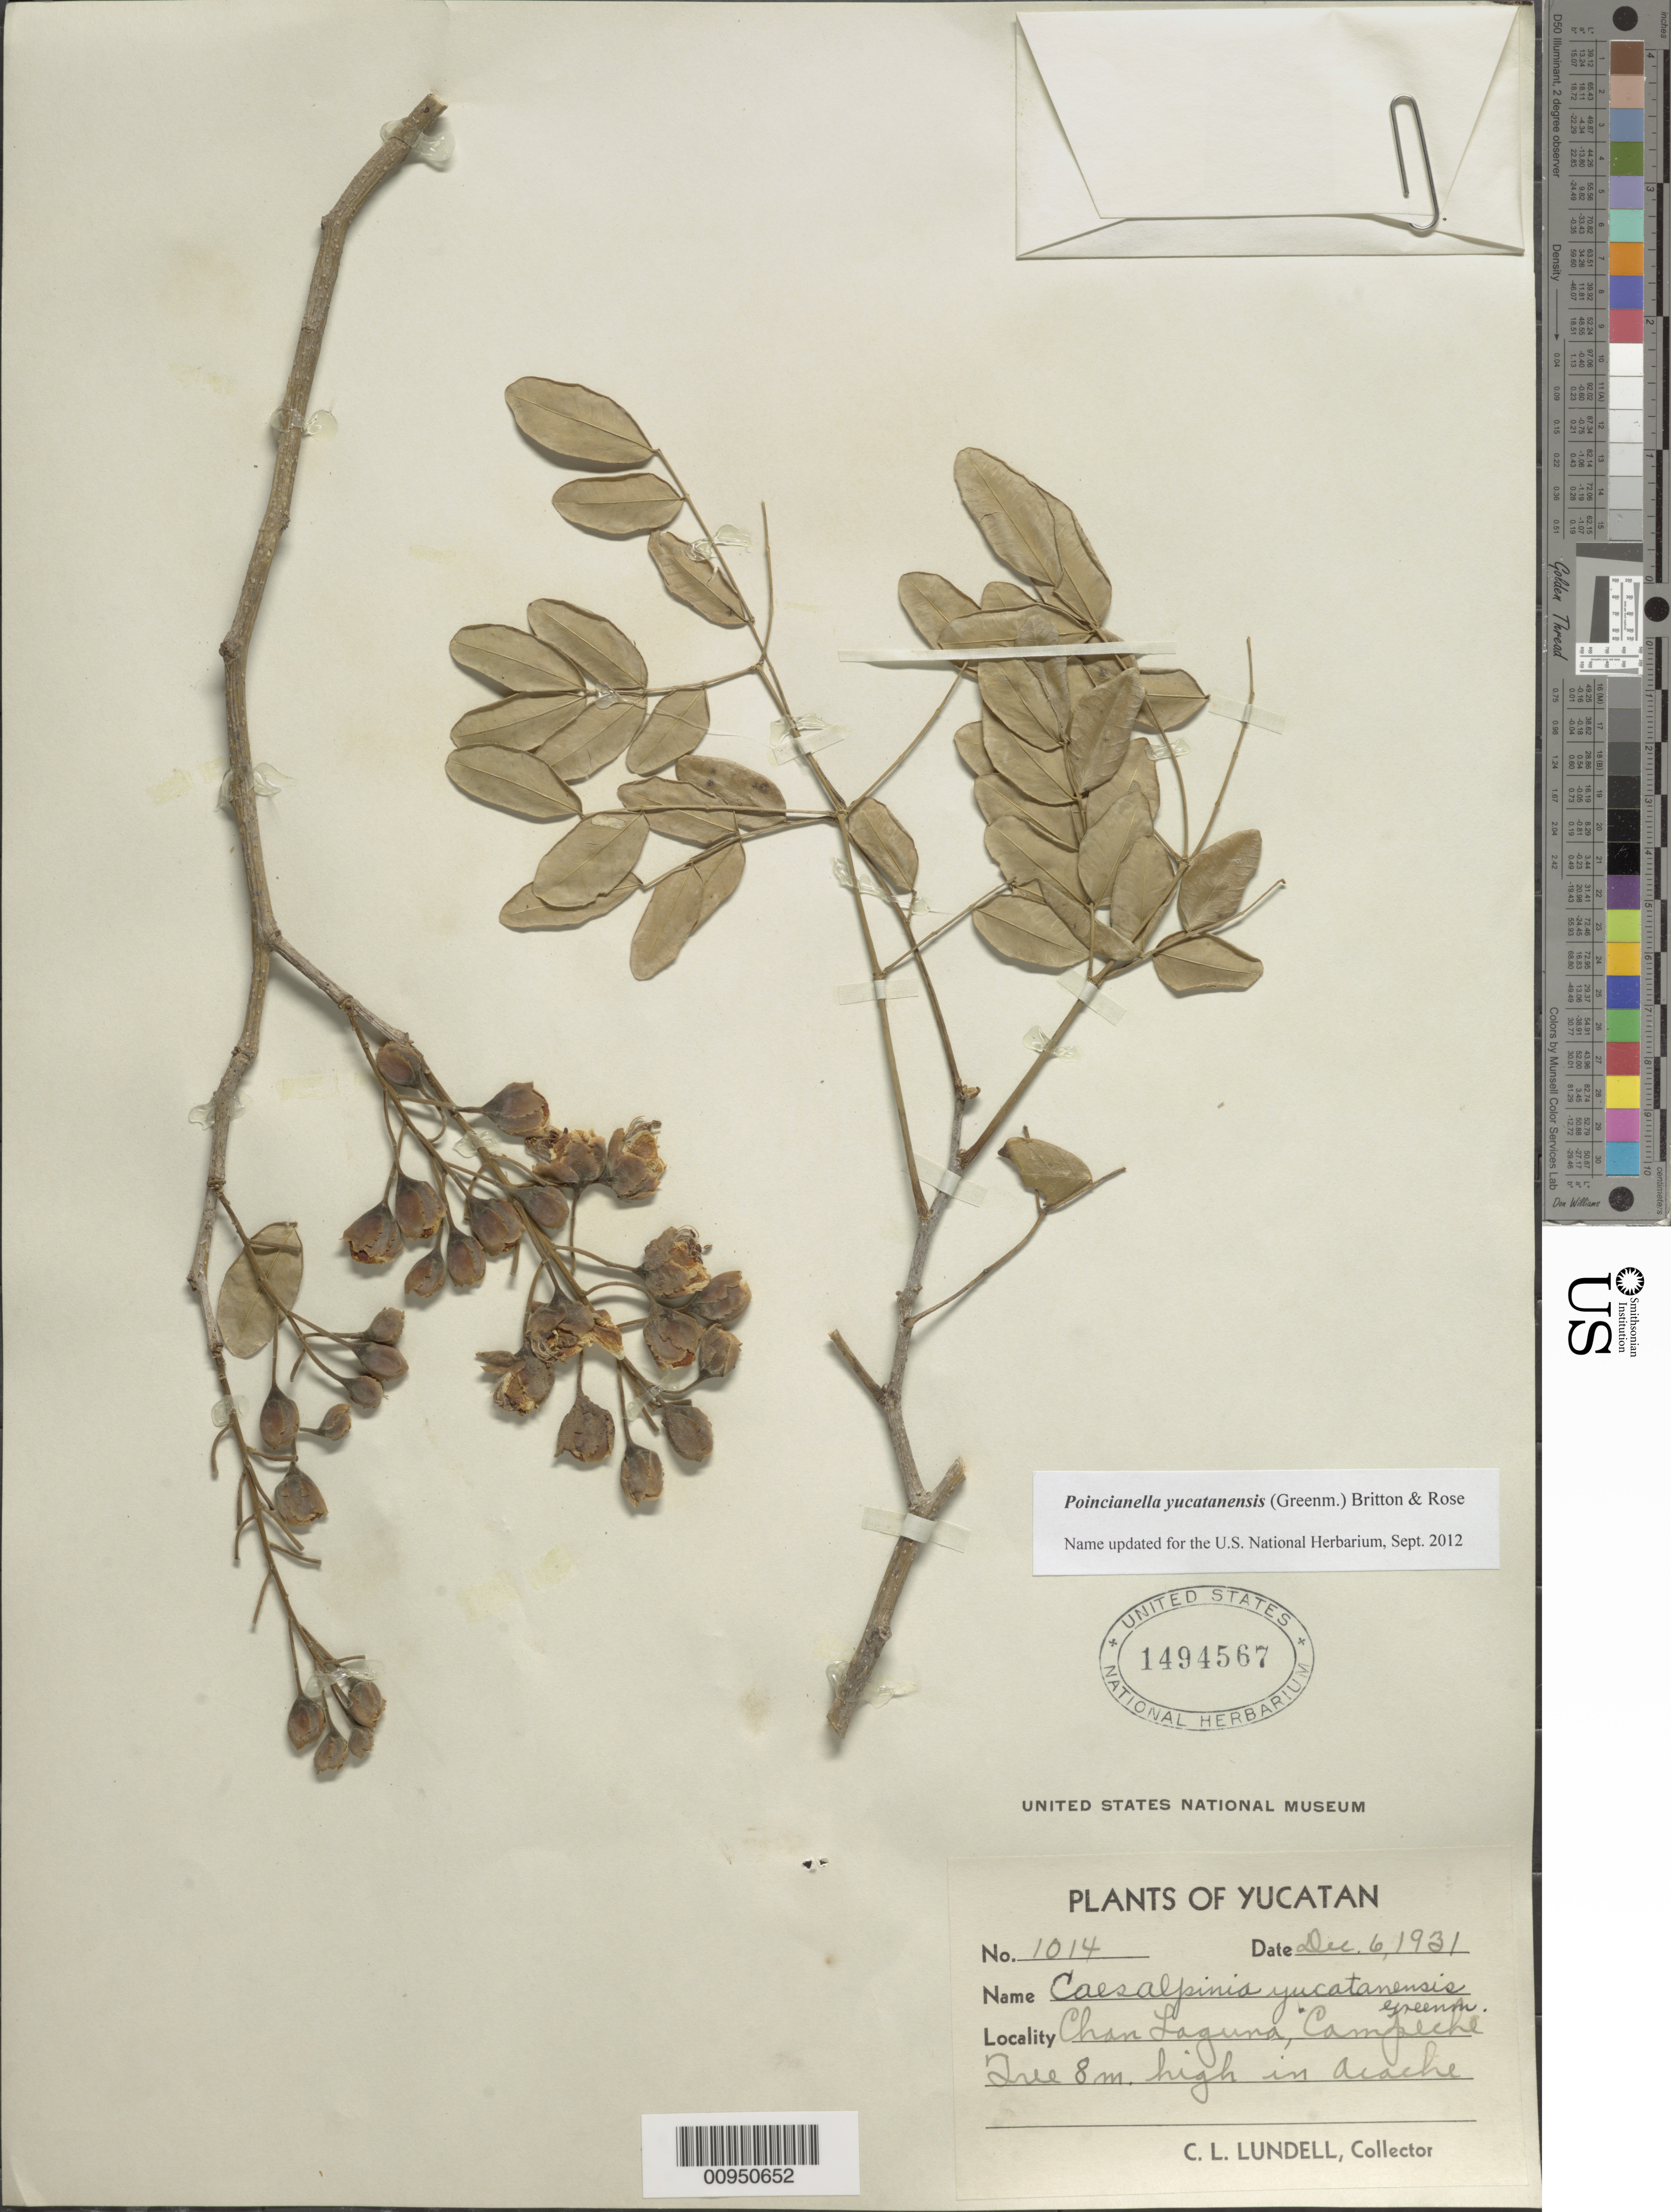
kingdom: Plantae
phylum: Tracheophyta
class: Magnoliopsida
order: Fabales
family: Fabaceae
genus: Erythrostemon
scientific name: Erythrostemon yucatanensis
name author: (Greenm.) Gagnon & G.P. Lewis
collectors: C. L. Lundell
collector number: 1014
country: Mexico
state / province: Yucatán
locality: Chan Laguna, Campeche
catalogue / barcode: US 1494567